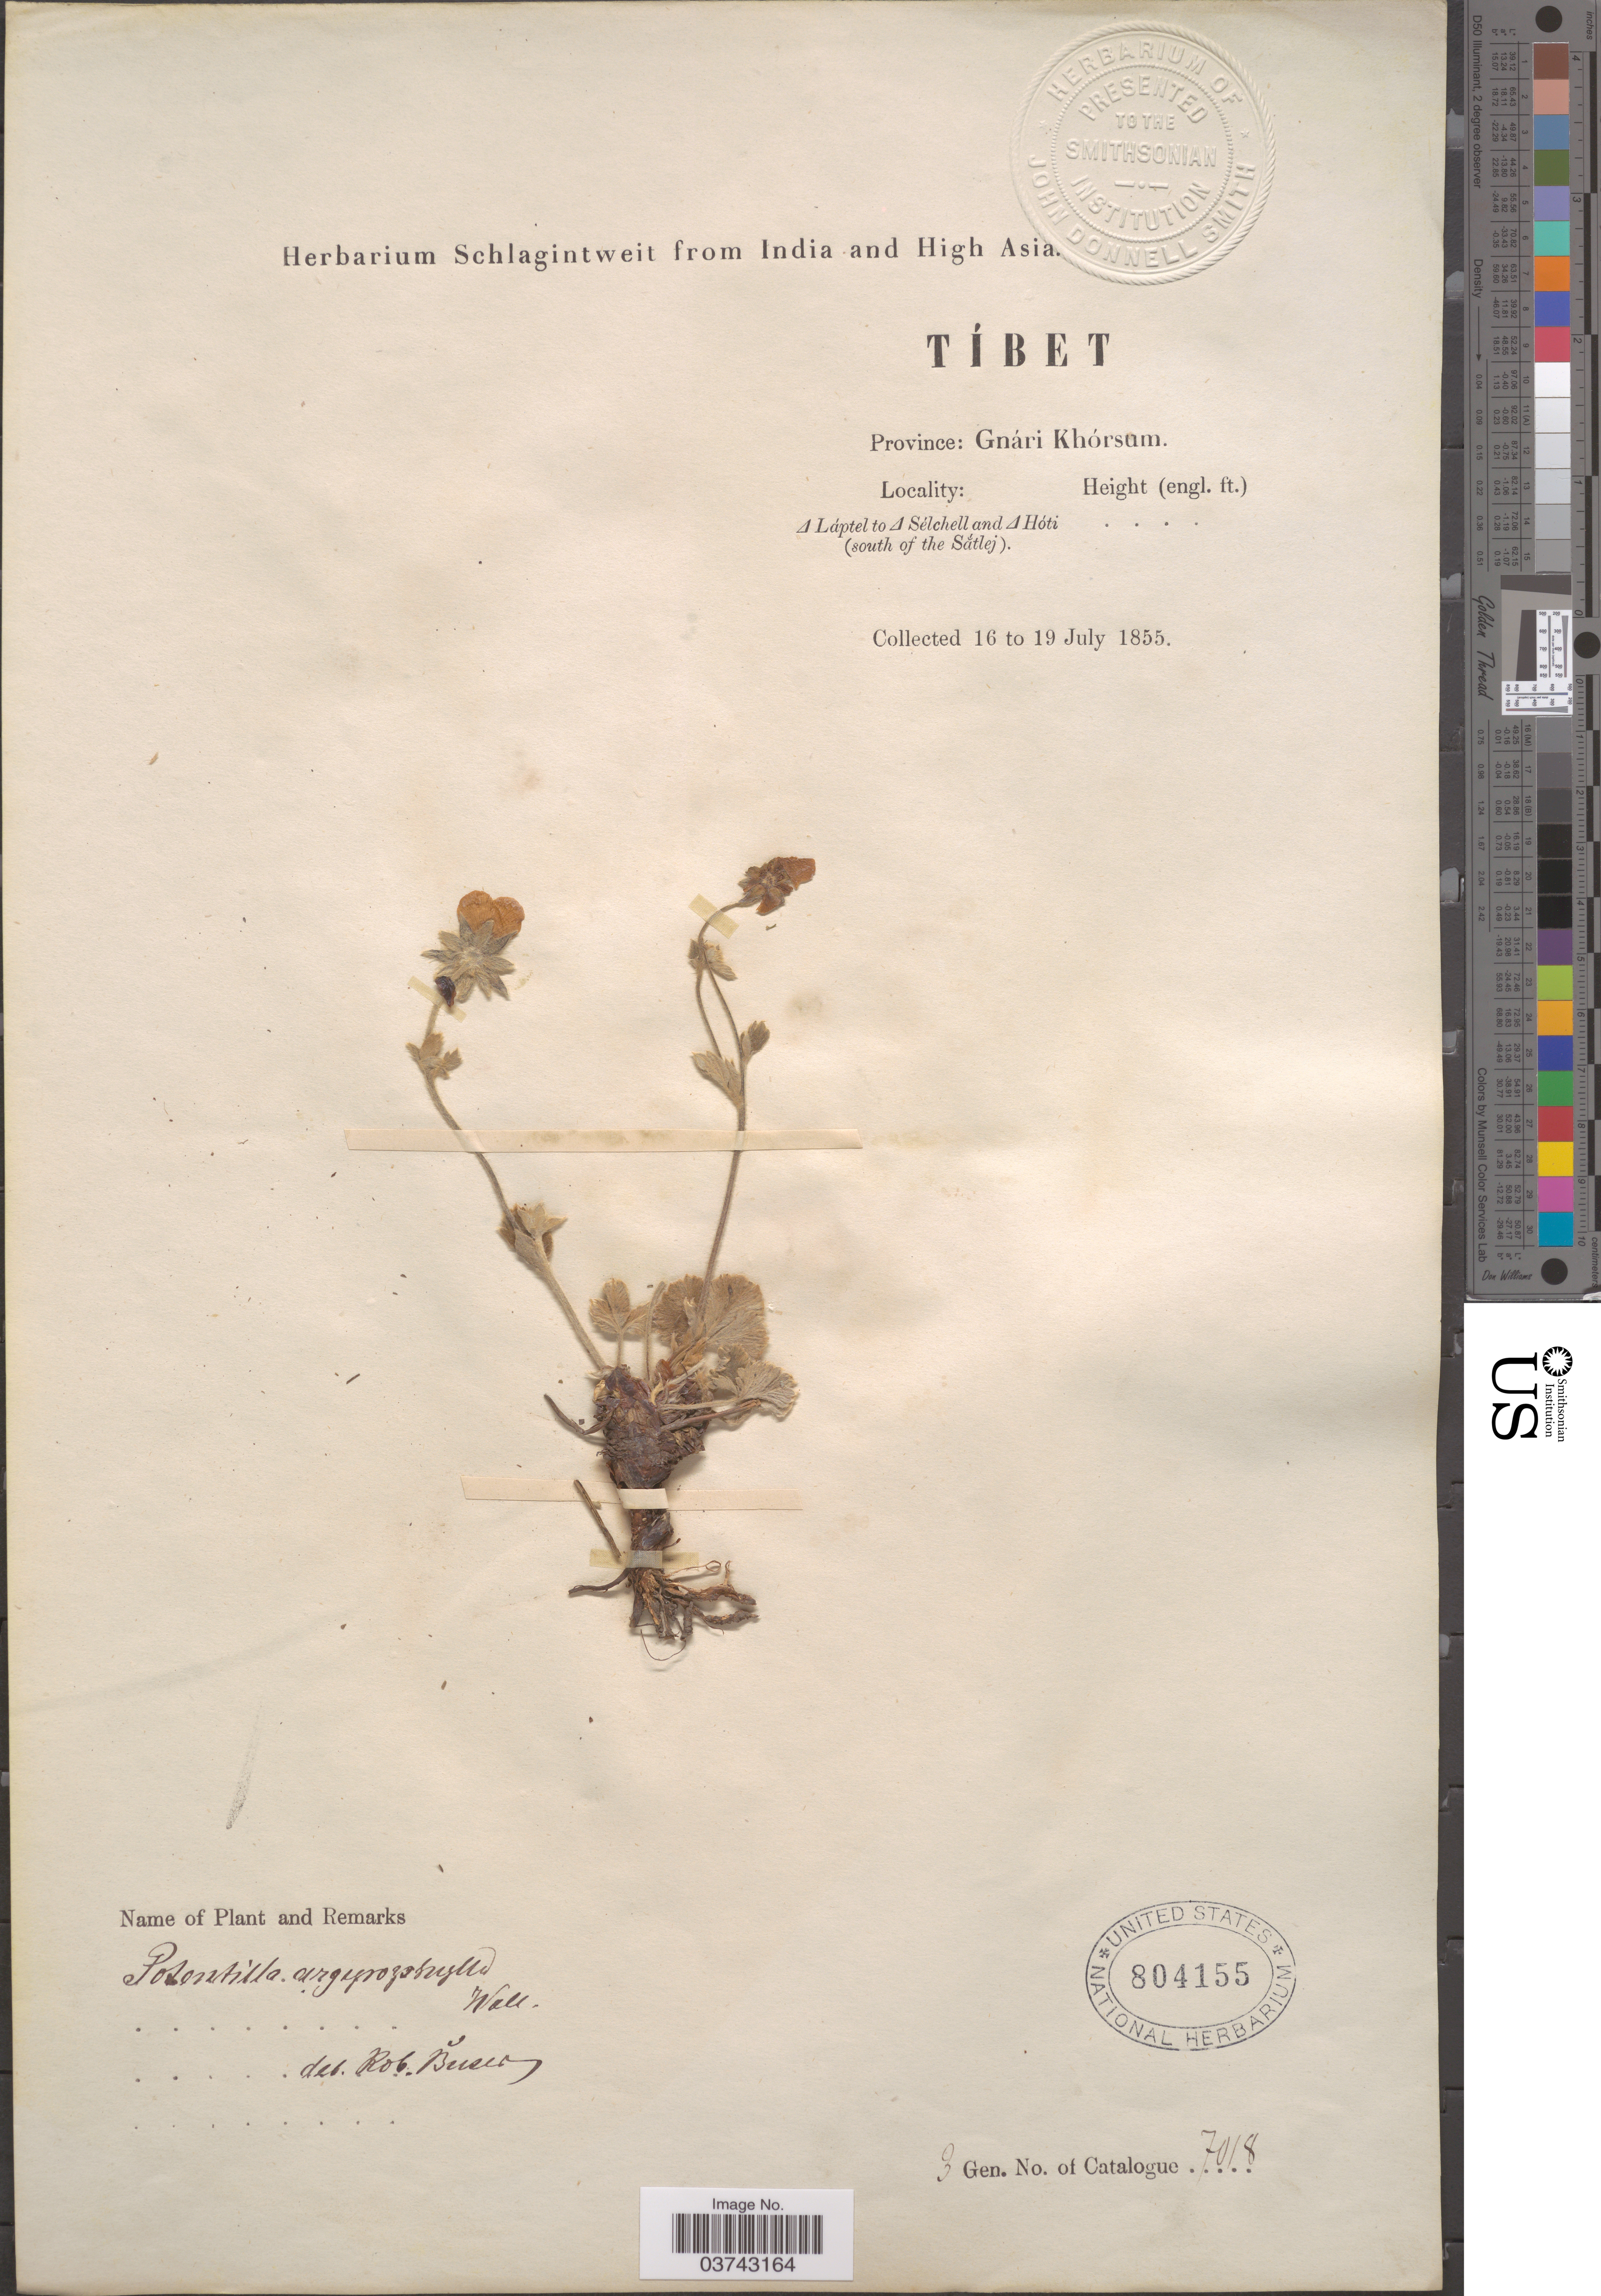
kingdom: Plantae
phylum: Tracheophyta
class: Magnoliopsida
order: Rosales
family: Rosaceae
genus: Potentilla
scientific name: Potentilla argyrophylla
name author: Wall. ex Lehm.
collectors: ex herb. Schlagintweit from India and High Asia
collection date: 1855-07-16/1855-07-19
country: China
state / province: Xizang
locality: Tíbet. Province: Gnári Khórsum. Láptel to Sélchell and Hóti (south of the Sátlej).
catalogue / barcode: US 804155